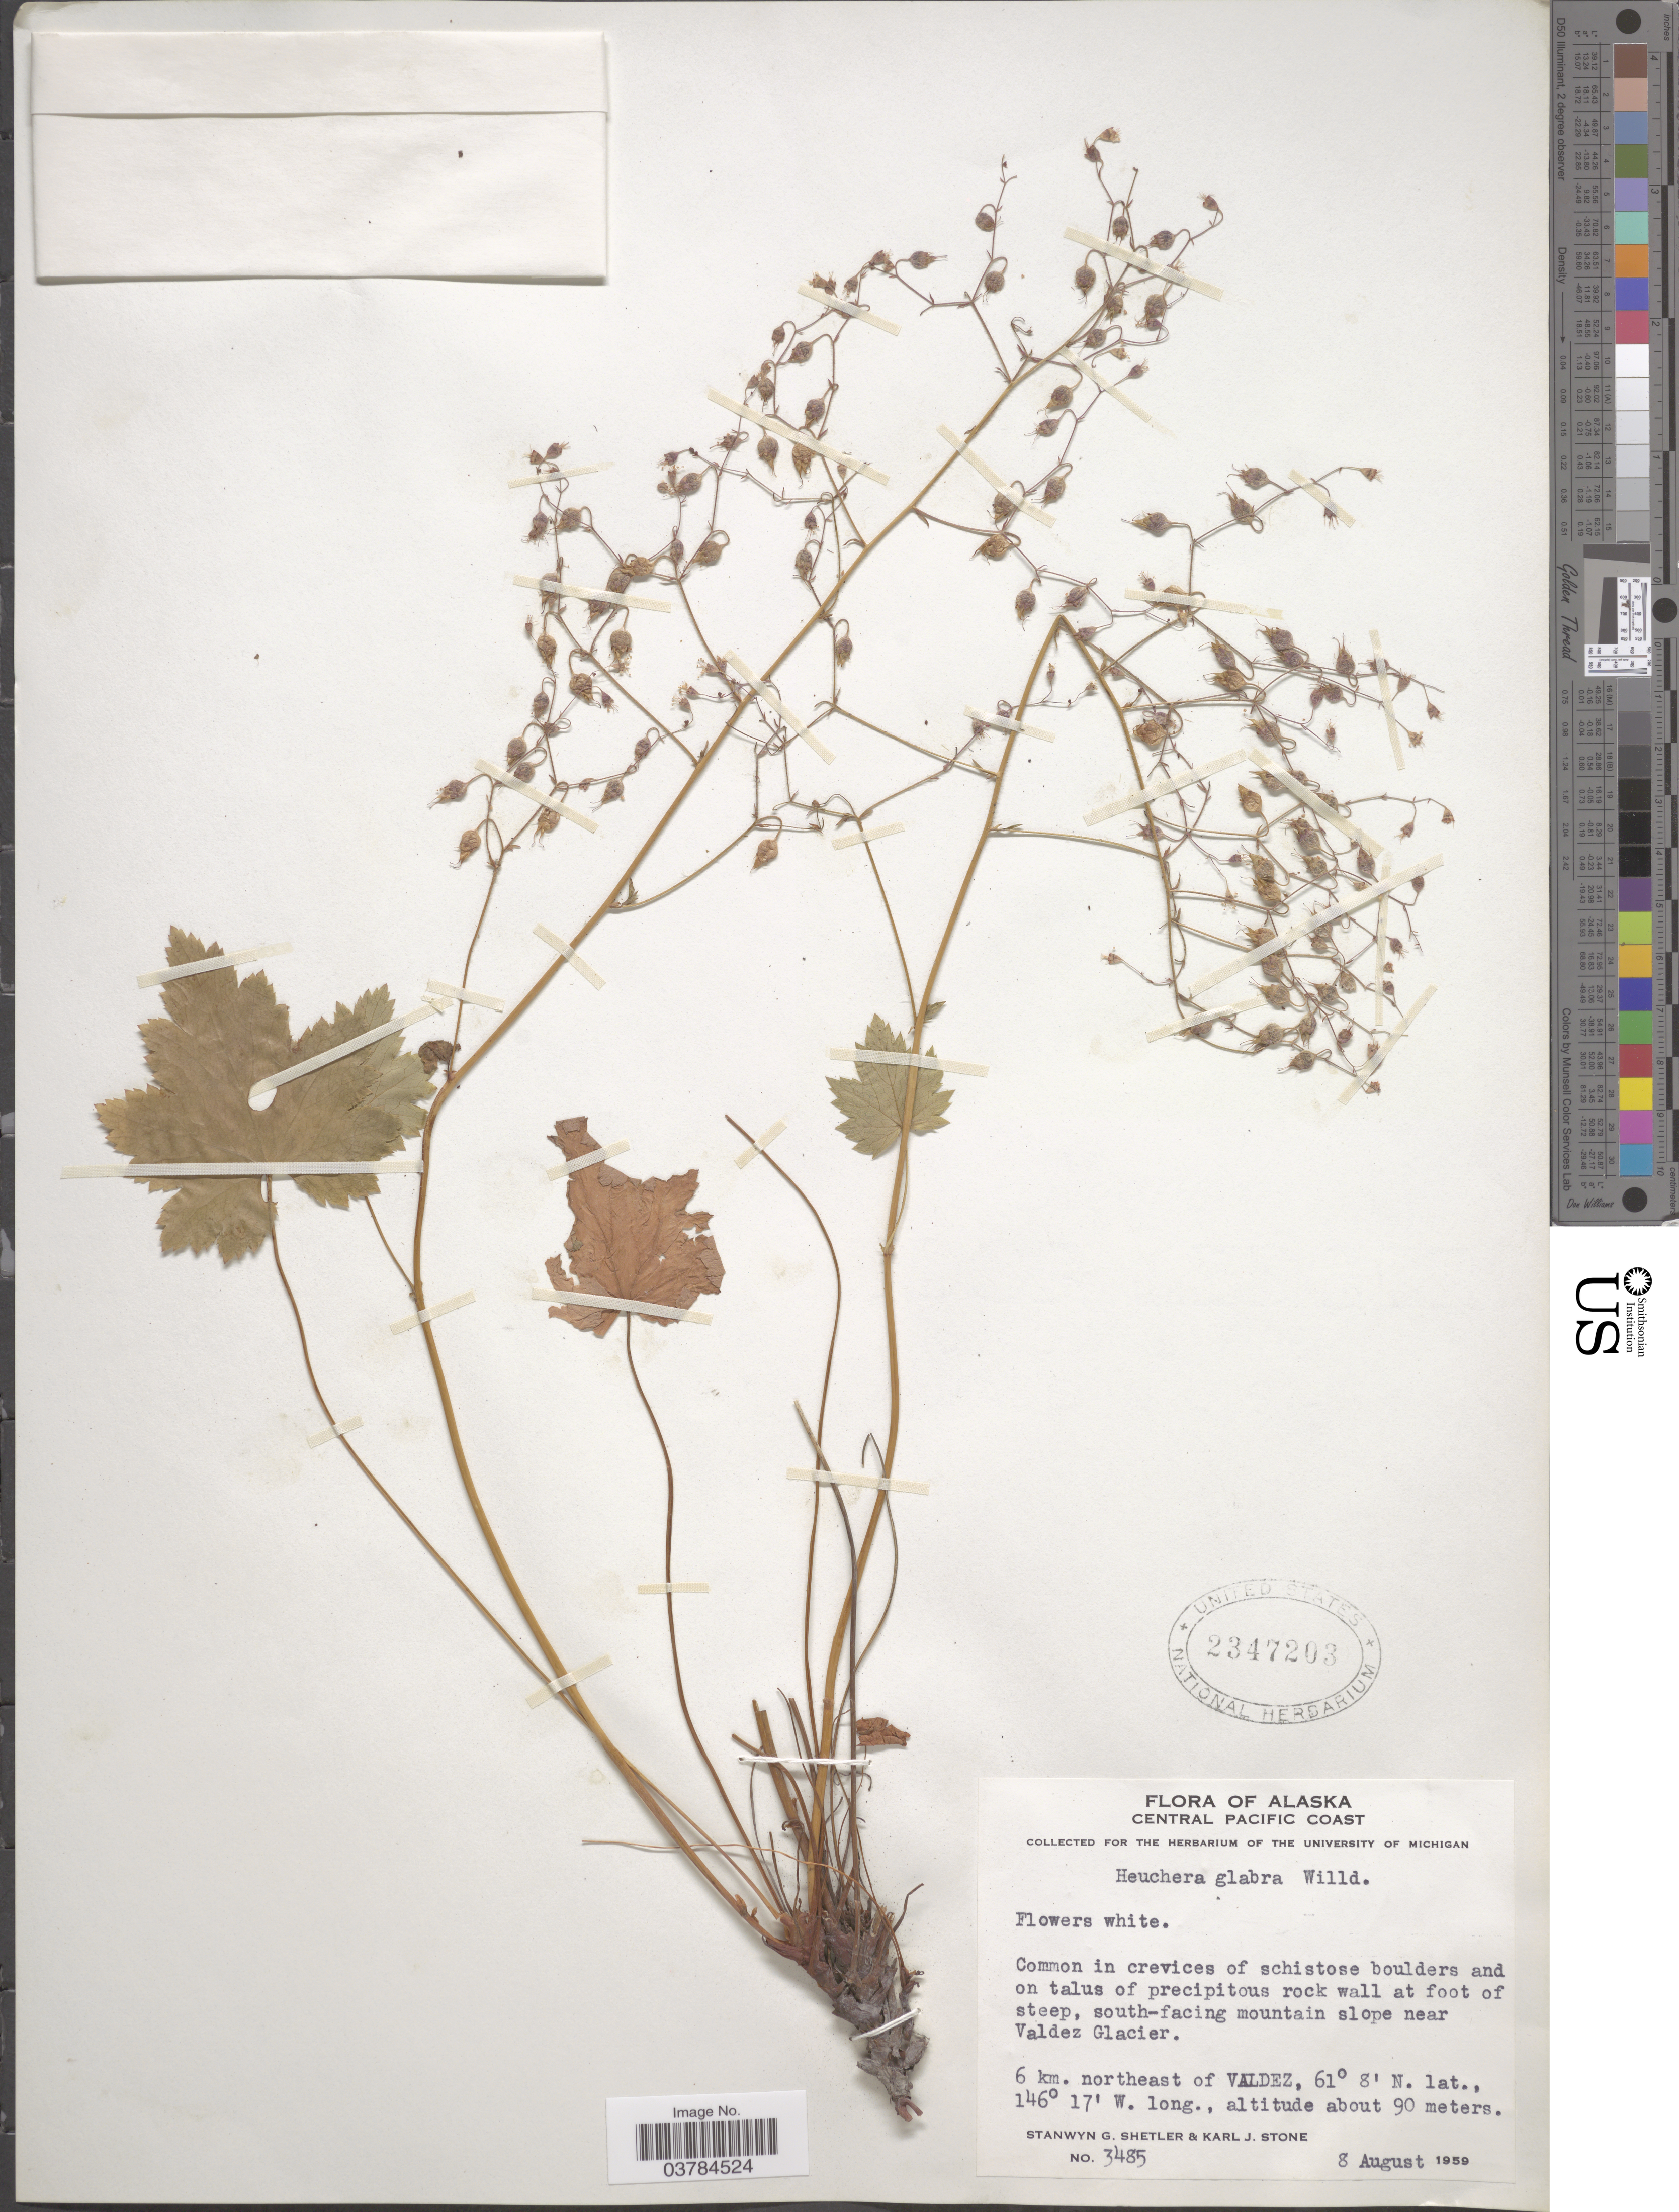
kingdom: Plantae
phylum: Tracheophyta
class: Magnoliopsida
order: Saxifragales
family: Saxifragaceae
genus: Heuchera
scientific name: Heuchera glabra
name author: Willd. ex Roem. & Schult.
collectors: S. Shetler & K. J. Stone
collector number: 3485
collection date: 1959-08-08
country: United States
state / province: Alaska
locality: Central Pacific Coast. South-facing mountain slope near Valdez Glacier. 6 km. northeast of Valdez.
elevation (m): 90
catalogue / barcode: US 2347203